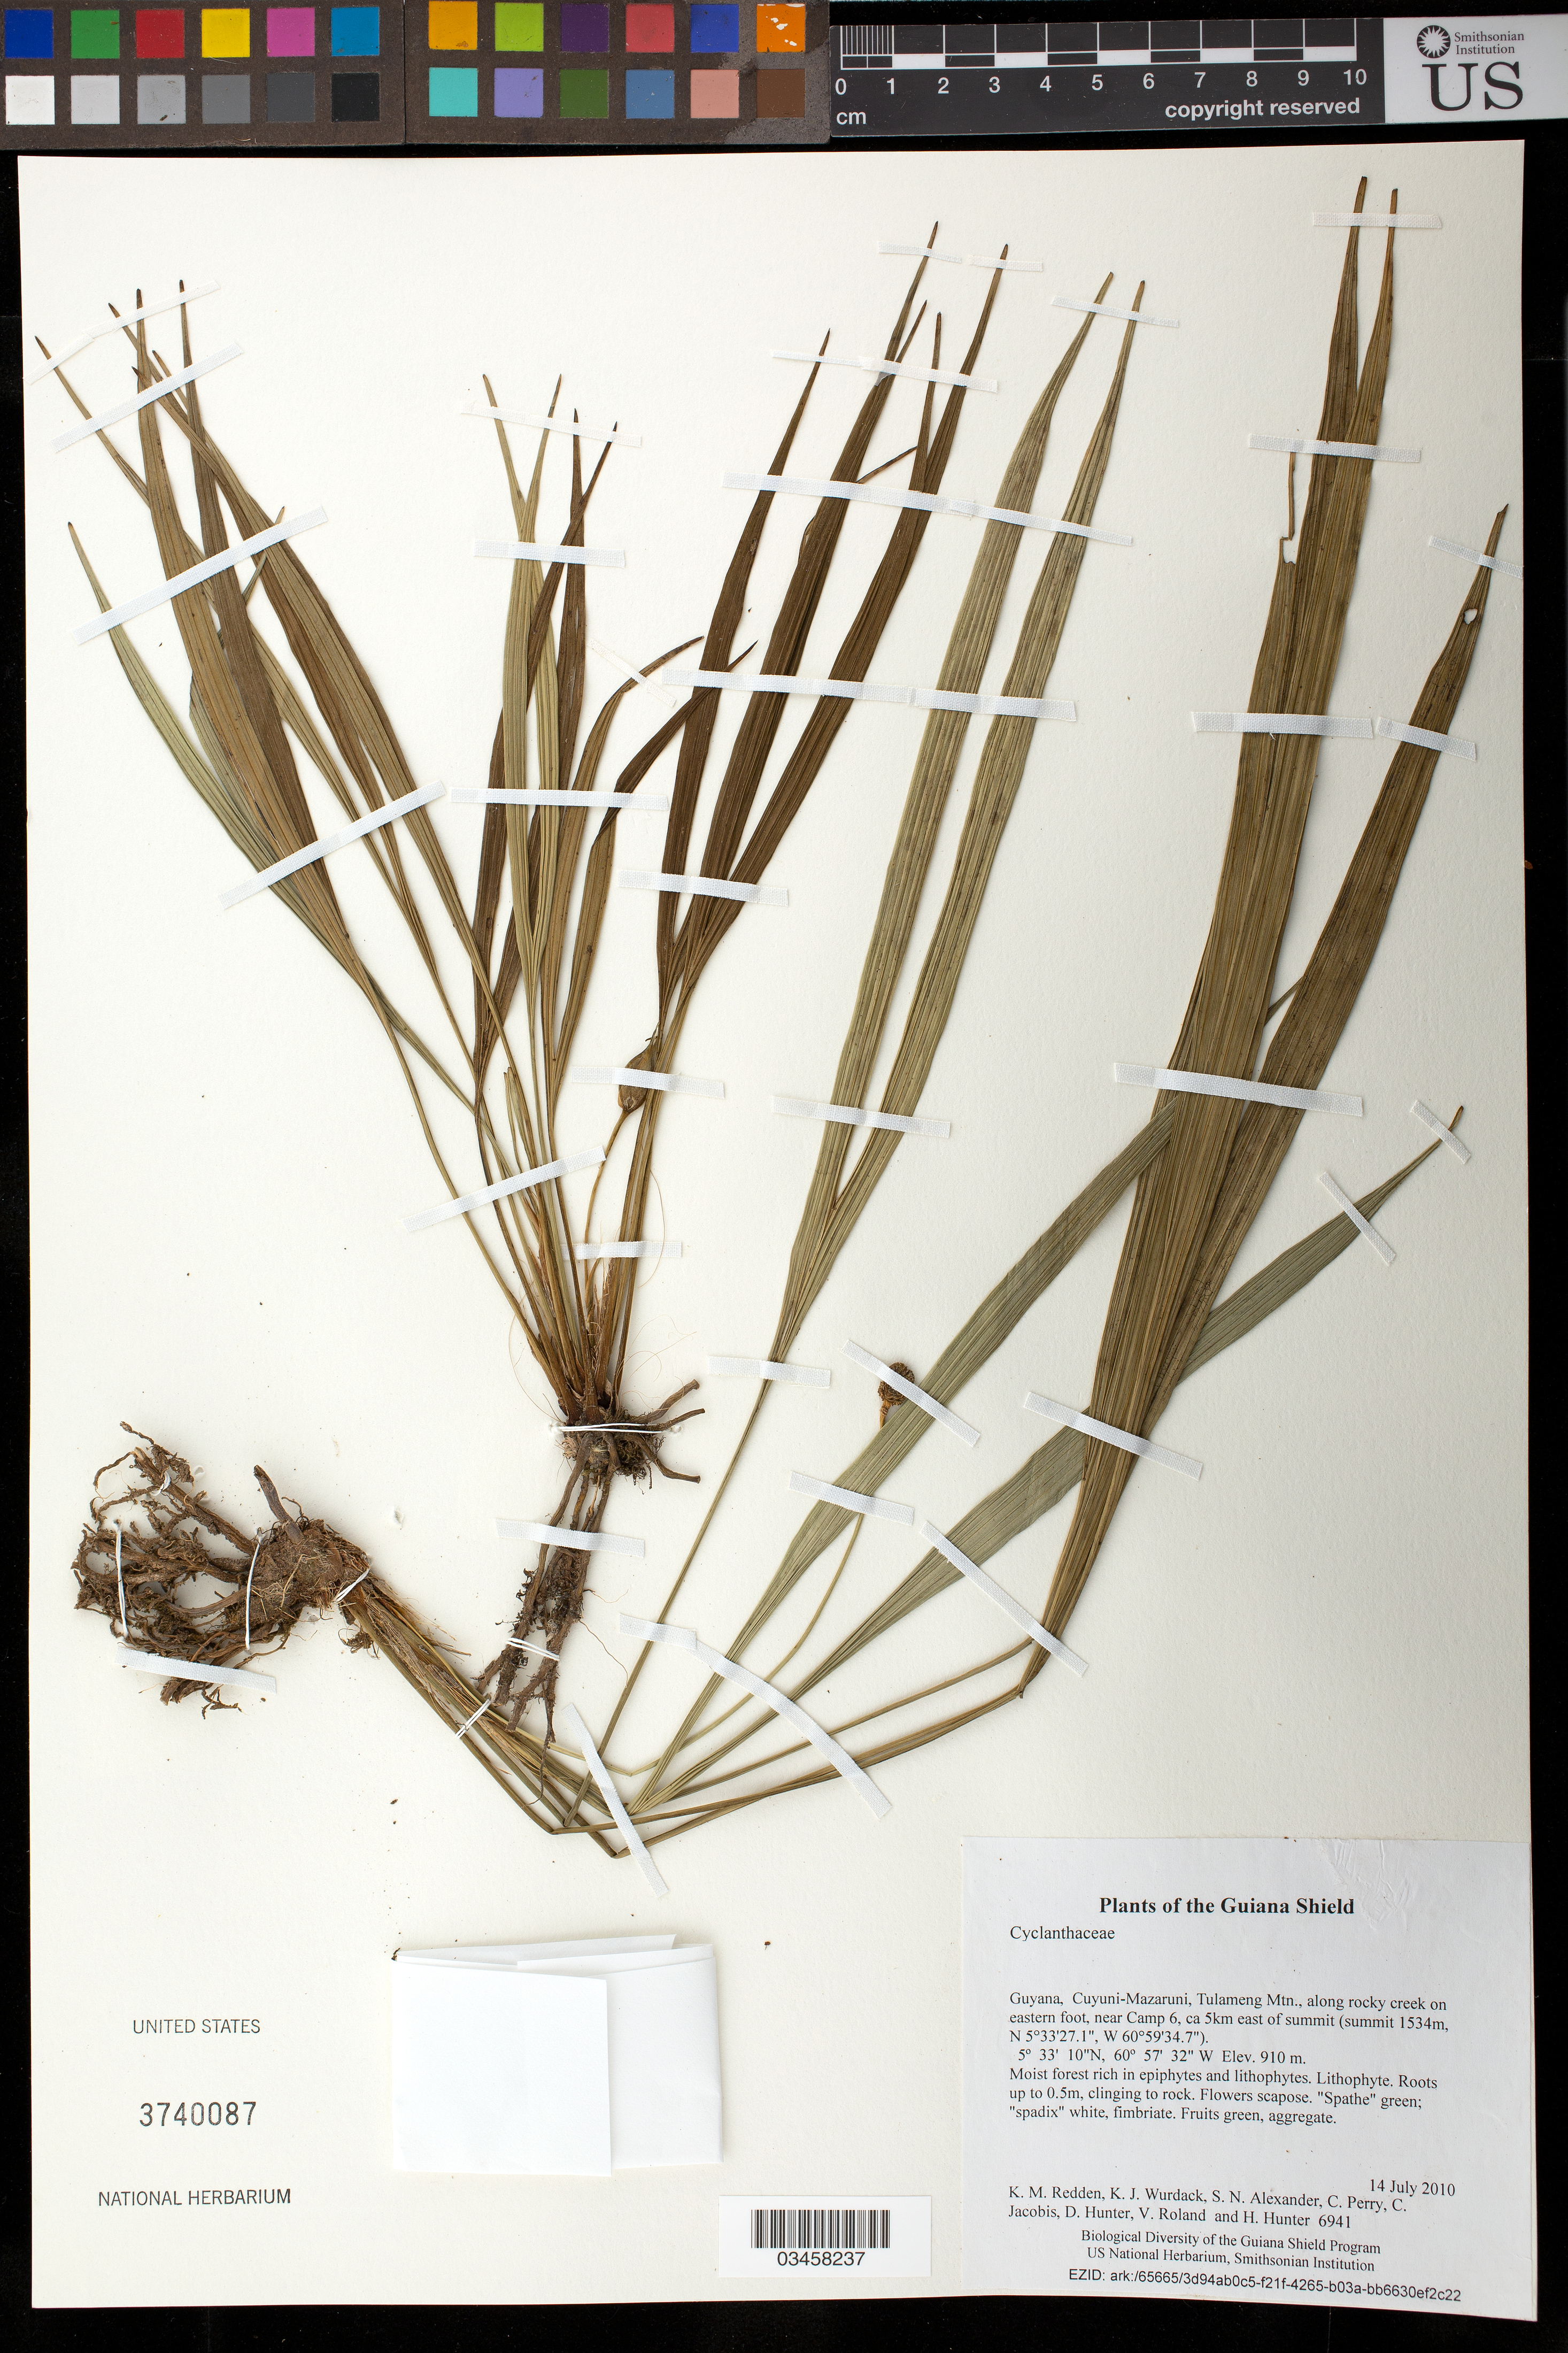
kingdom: Plantae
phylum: Tracheophyta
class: Liliopsida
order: Pandanales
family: Cyclanthaceae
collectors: K. M. Redden, K. Wurdack, S. N. Alexander, C. Perry, C. Jacobis, D. Hunter, V. Roland & H. Hunter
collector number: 6941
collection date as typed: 14 July 2010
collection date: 2010-07-14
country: Guyana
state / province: Cuyuni-Mazaruni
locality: Tulameng Mtn., along rocky creek on eastern foot, near Camp 6, ca 5km east of summit (summit 1534m, N 5°33'27.1", W 60°59'34.7")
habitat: Moist forest rich in epiphytes and lithophytes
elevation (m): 910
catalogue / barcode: US 3740087